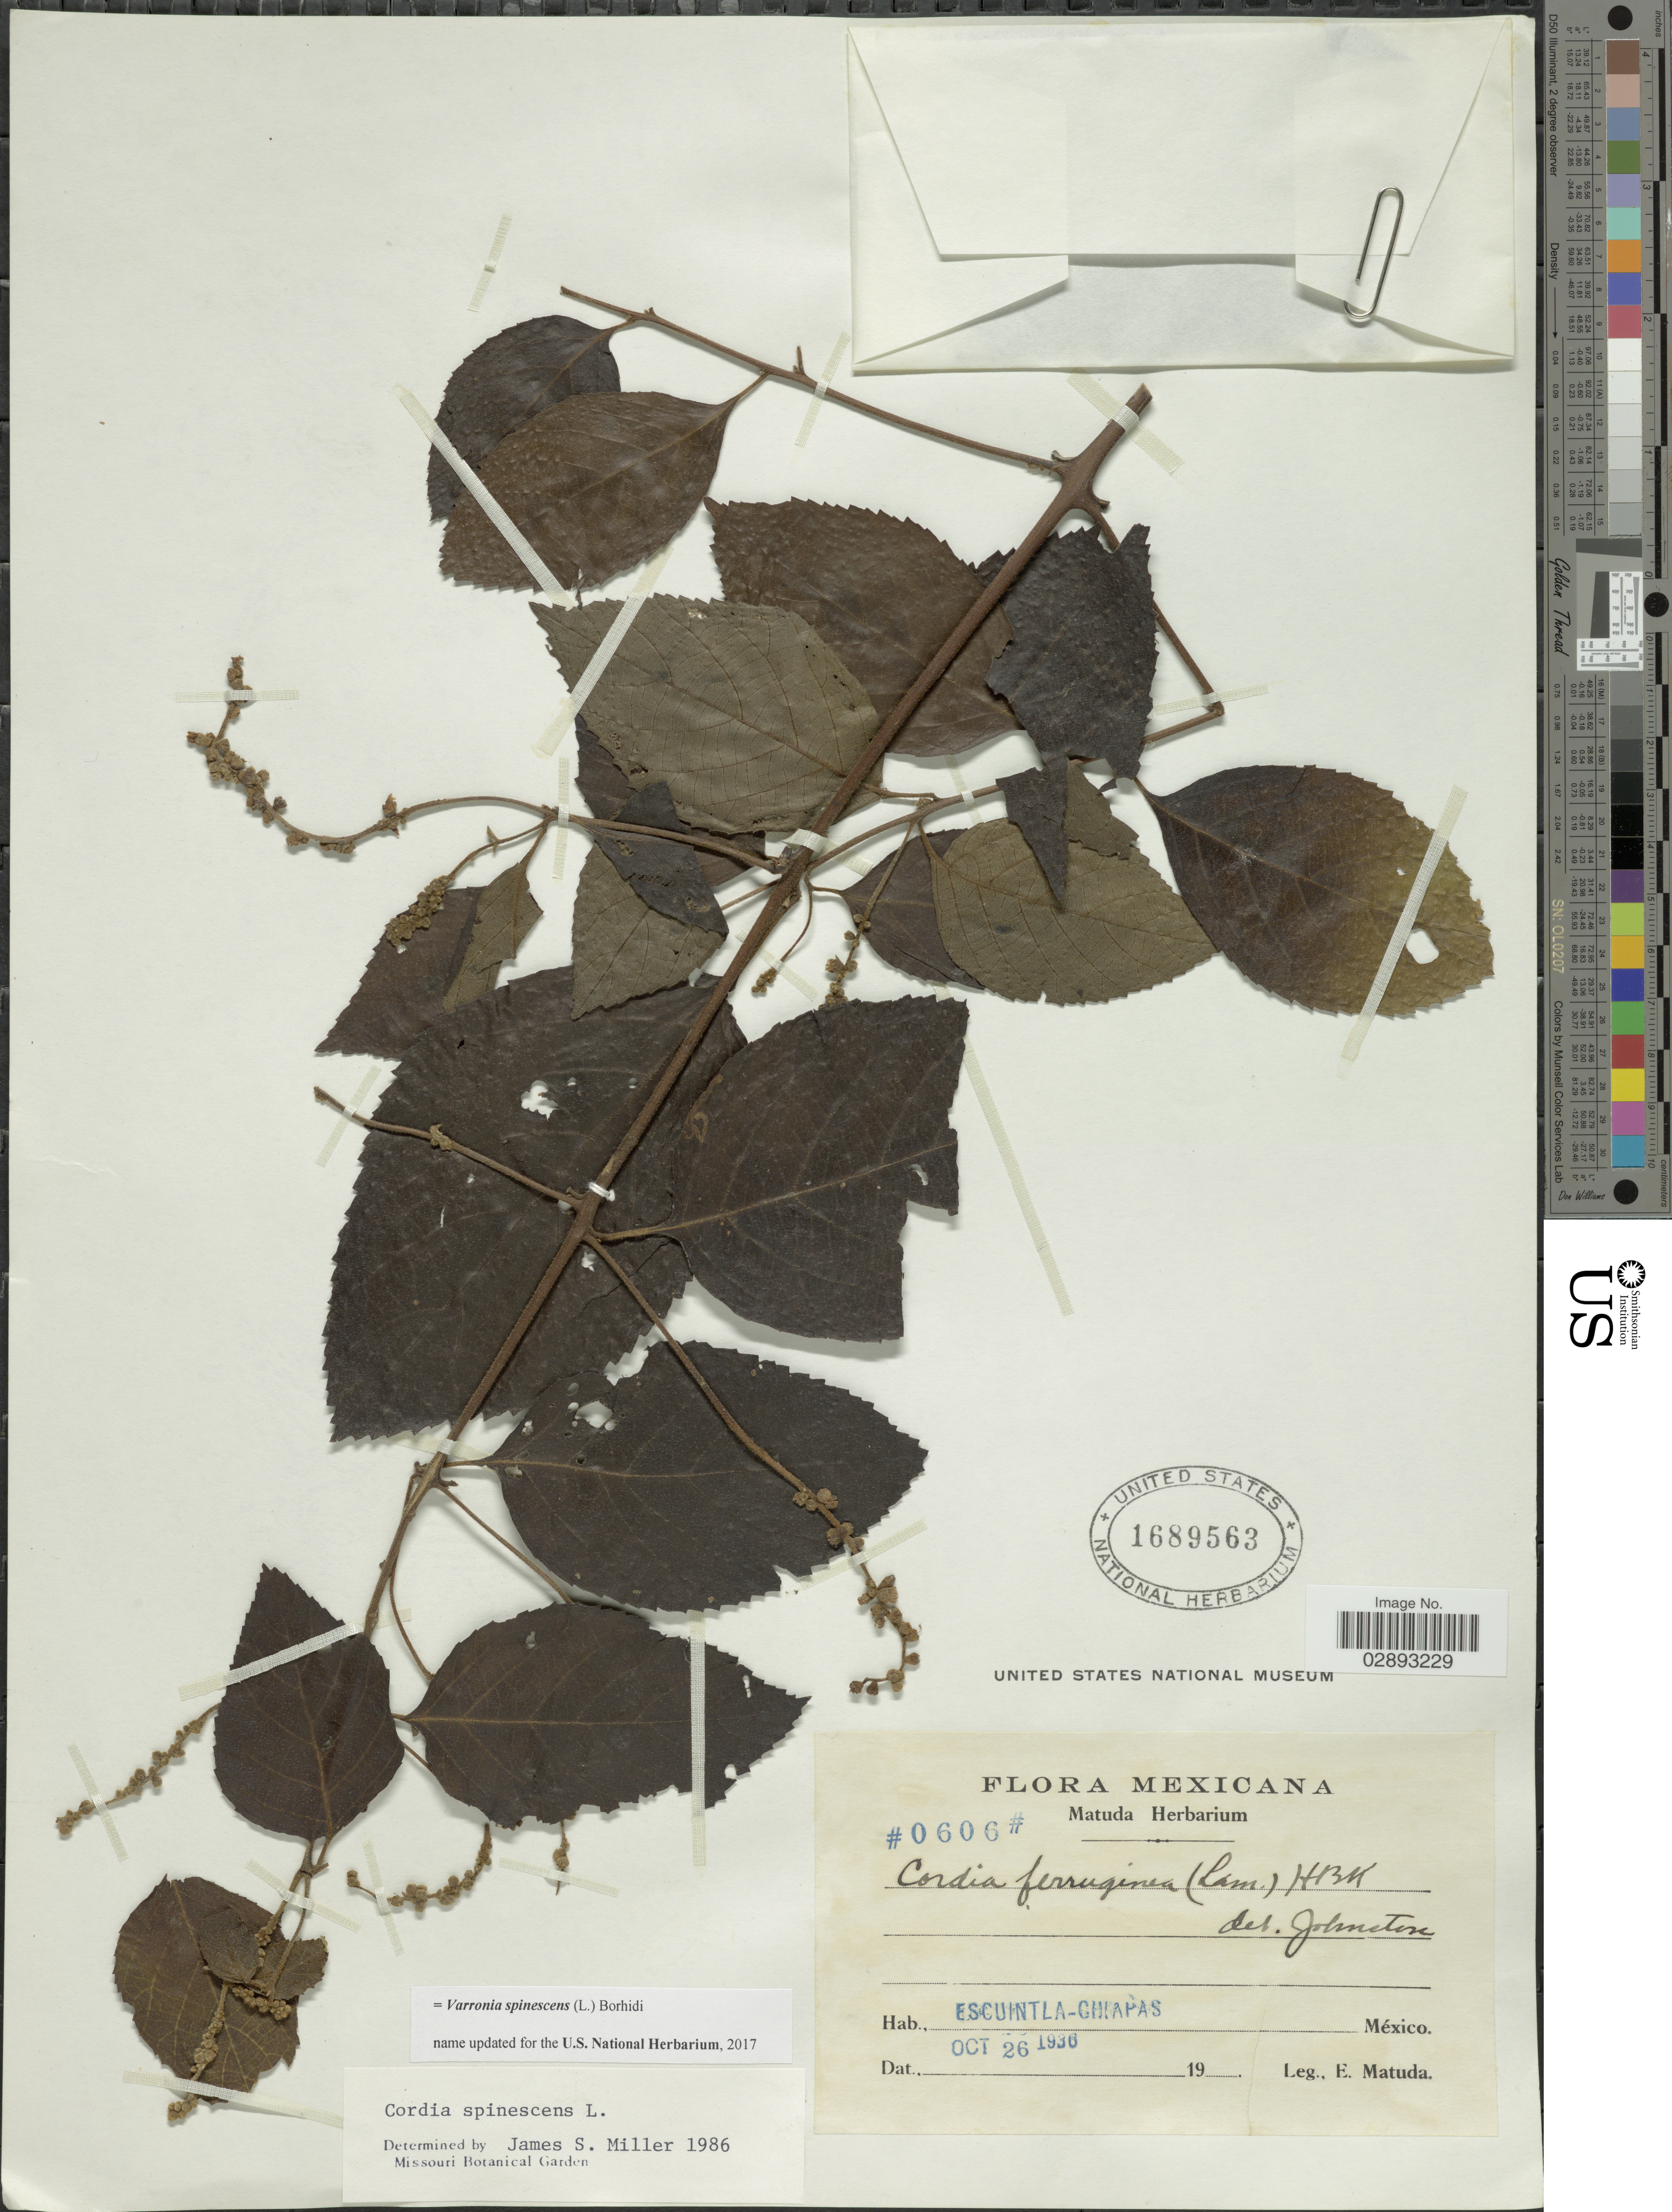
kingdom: Plantae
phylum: Tracheophyta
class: Magnoliopsida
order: Boraginales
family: Cordiaceae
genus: Varronia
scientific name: Varronia spinescens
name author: (L.) Borhidi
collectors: E. Matuda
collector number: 0606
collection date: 1936-10-26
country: Mexico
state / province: Chiapas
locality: Escuintla-Chiapas.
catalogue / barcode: US 1689563